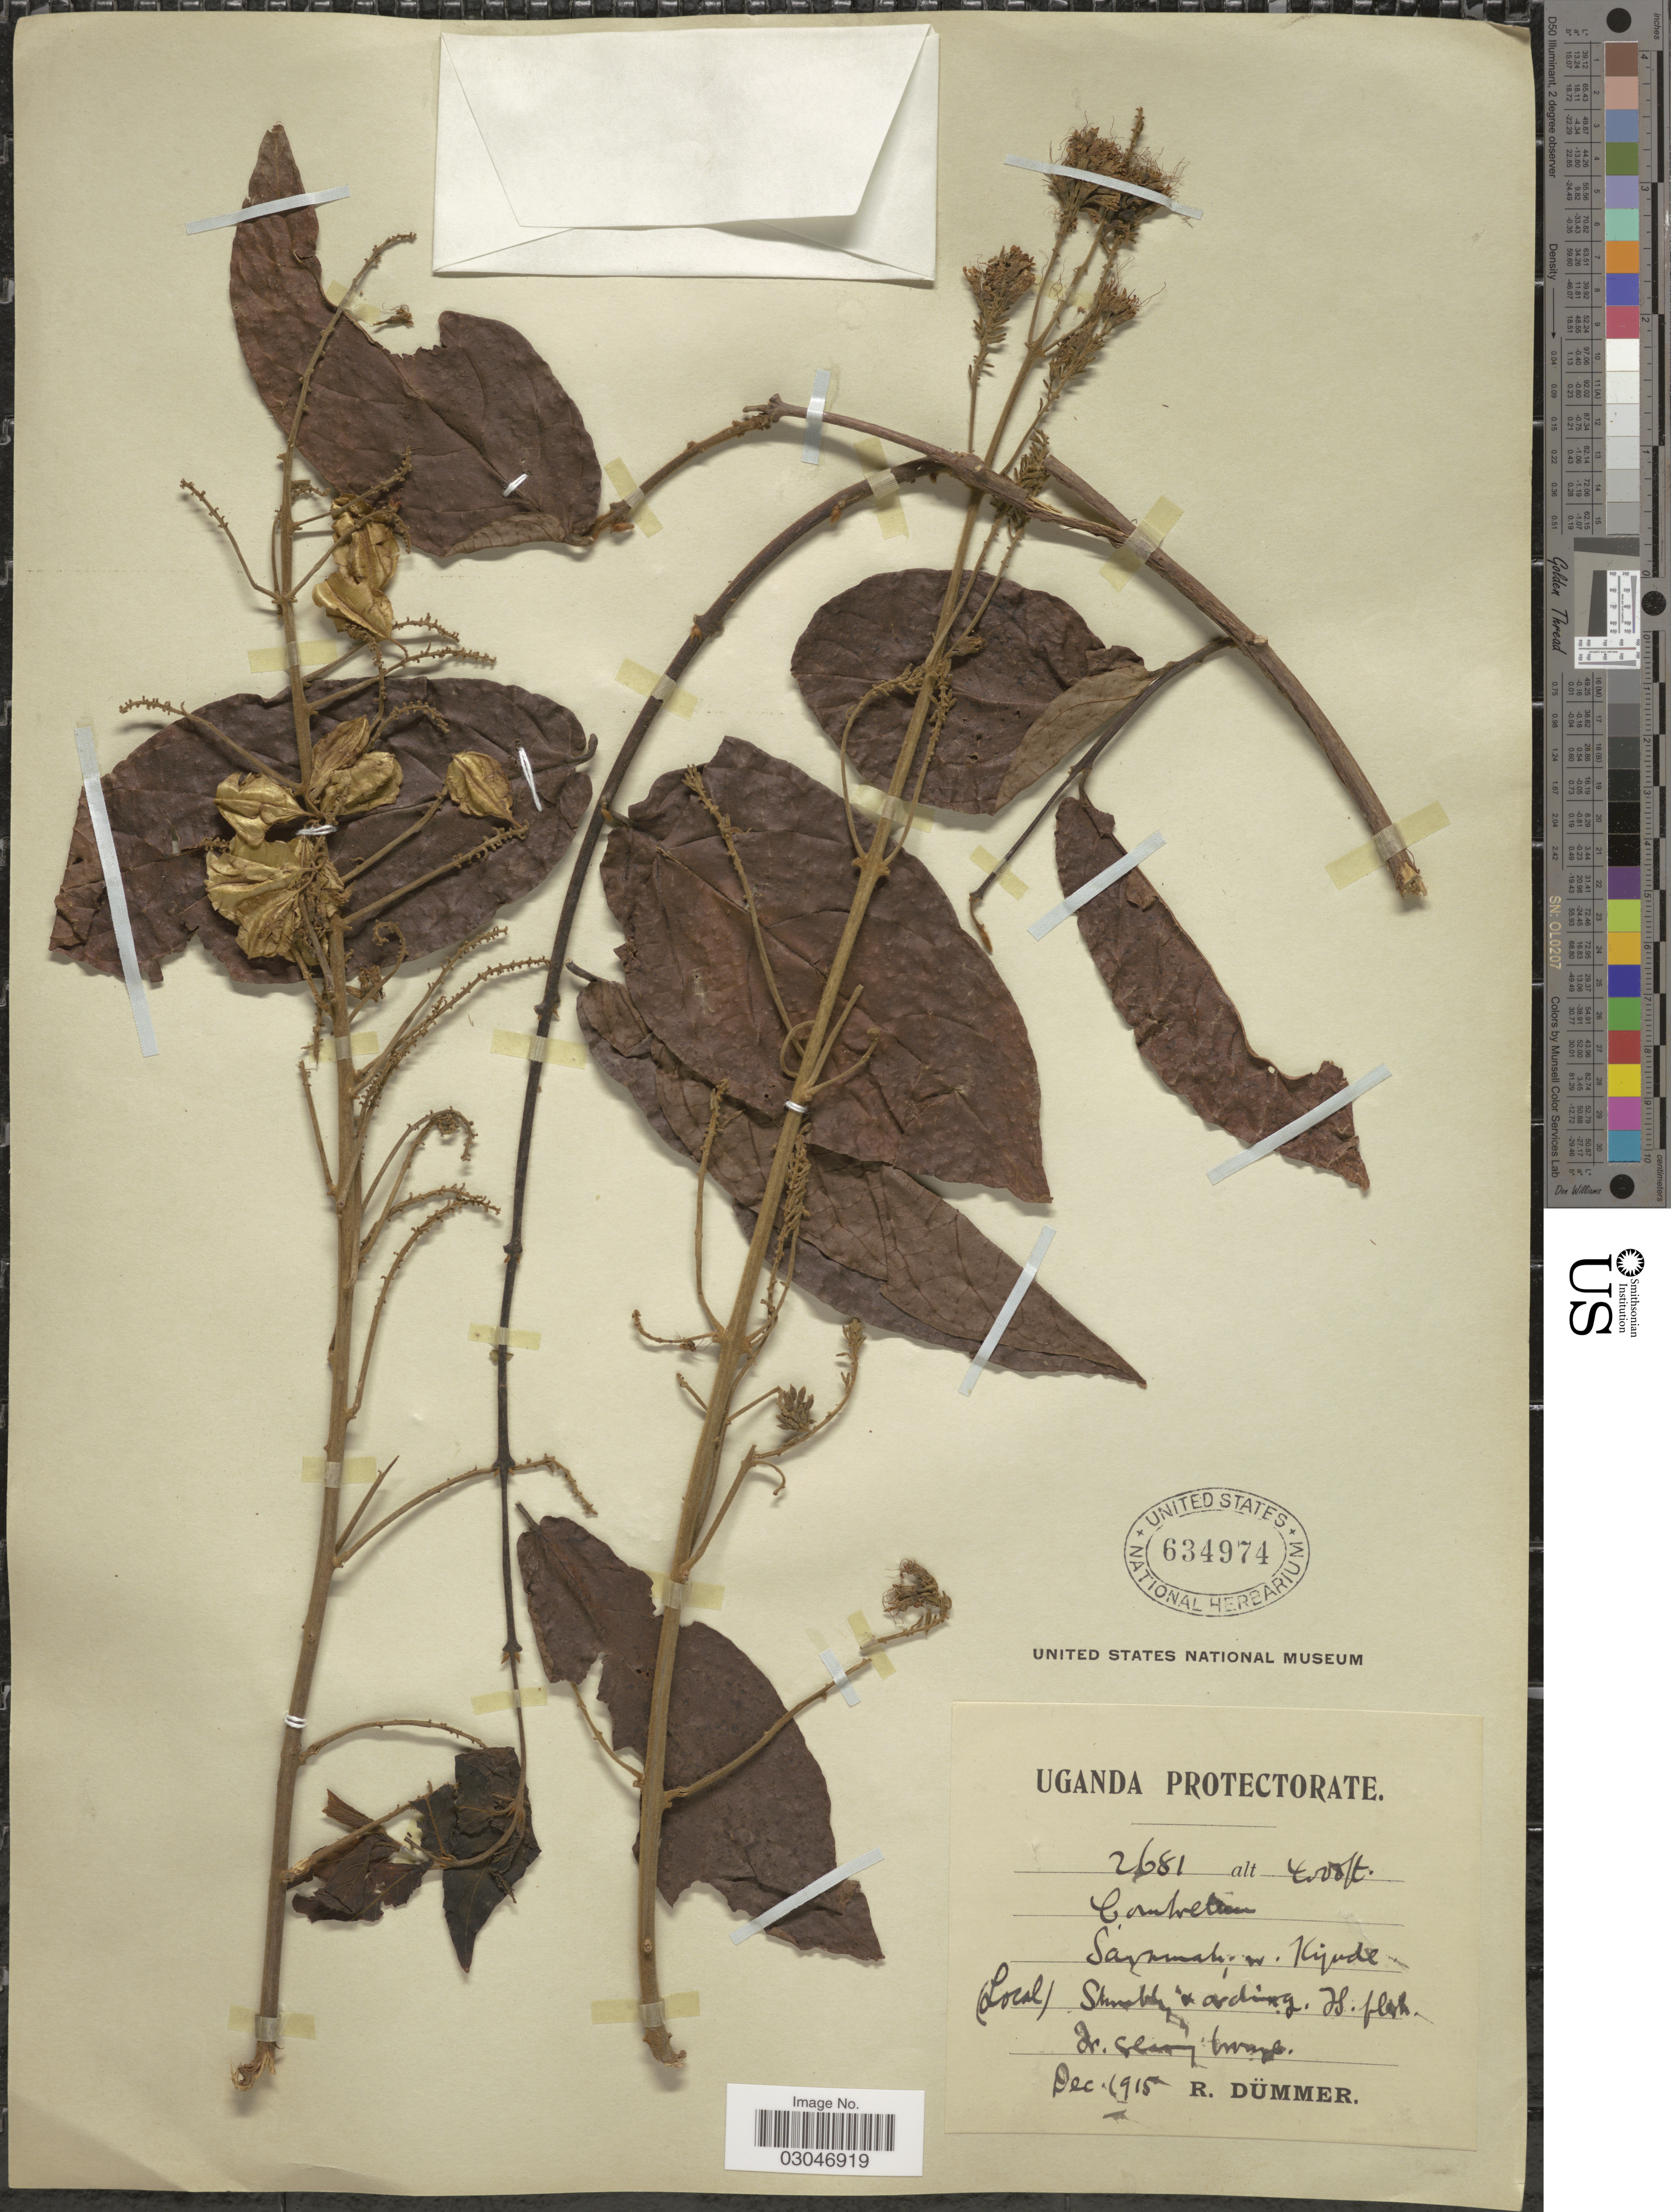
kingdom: Plantae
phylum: Tracheophyta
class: Magnoliopsida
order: Myrtales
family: Combretaceae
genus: Combretum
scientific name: Combretum sp.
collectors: R. Duemmer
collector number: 2681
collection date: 1915-12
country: Uganda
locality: Savannah w. Kijude.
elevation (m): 1219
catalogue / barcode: US 634974